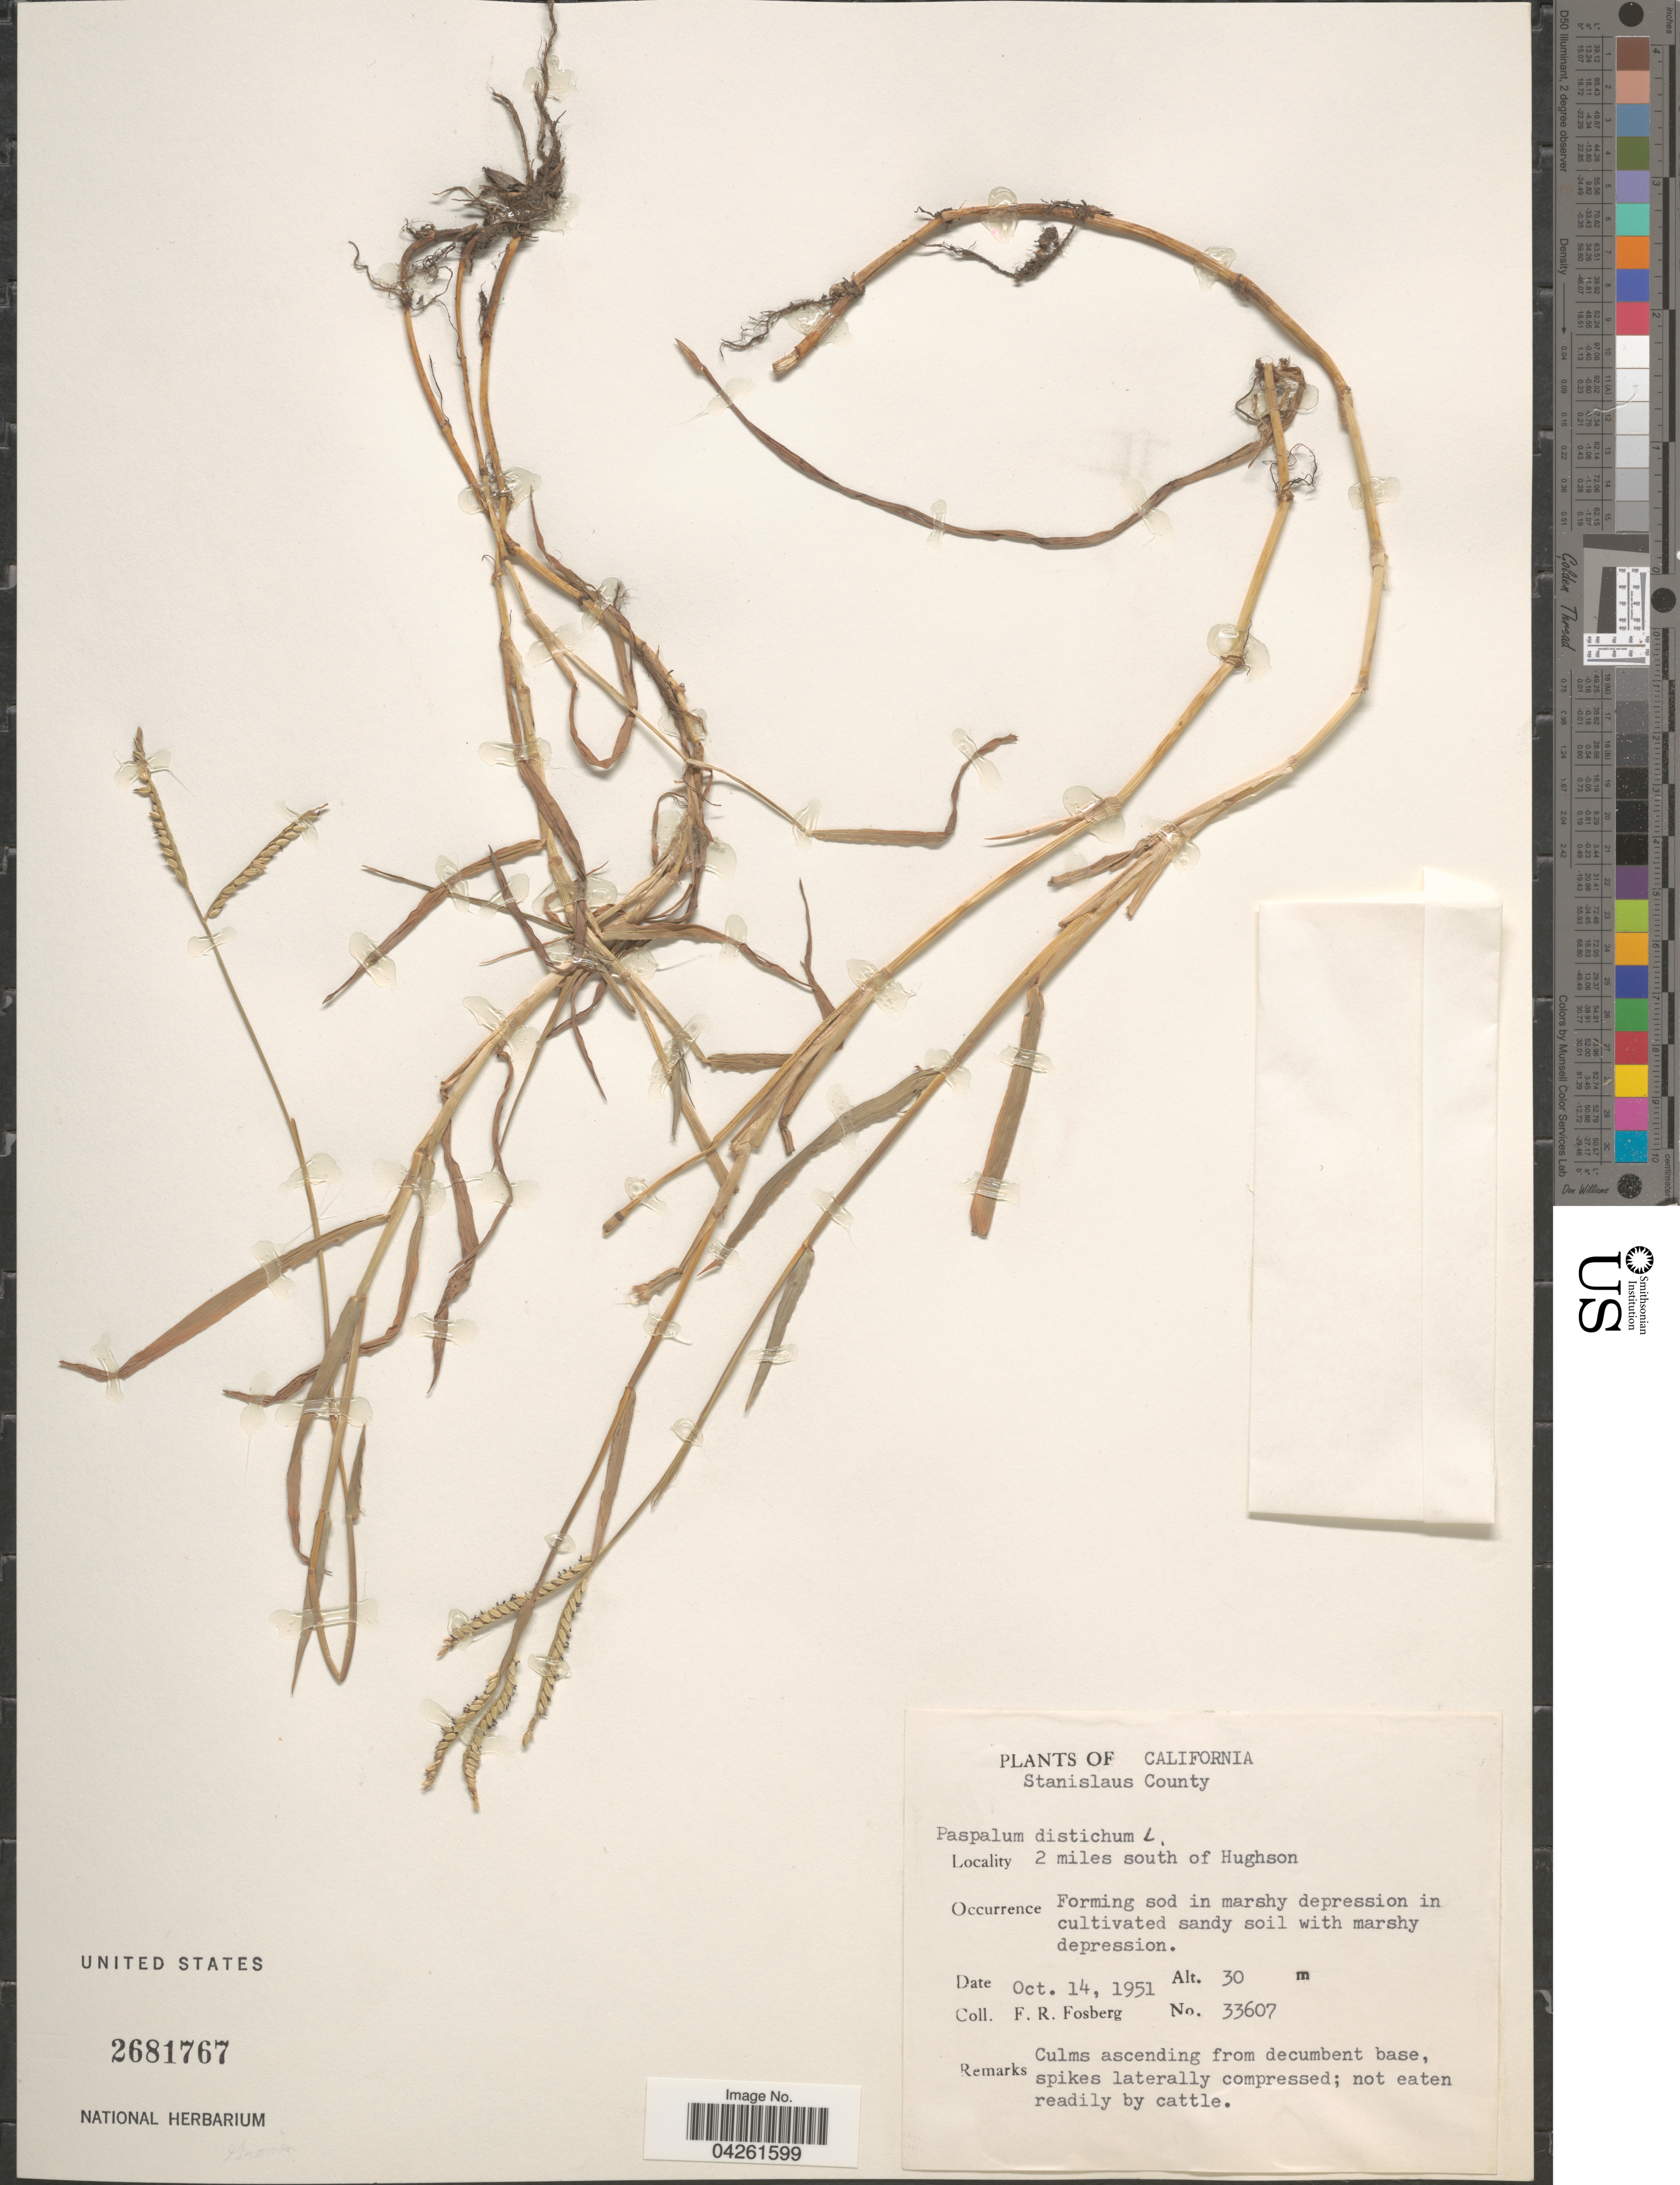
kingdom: Plantae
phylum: Tracheophyta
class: Liliopsida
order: Poales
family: Poaceae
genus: Paspalum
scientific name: Paspalum distichum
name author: L.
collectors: F. R. Fosberg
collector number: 33607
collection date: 1951-10-14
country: United States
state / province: California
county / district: Stanislaus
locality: Stanislaus County. 2 miles south of Hughson.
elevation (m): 30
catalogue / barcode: US 2681767